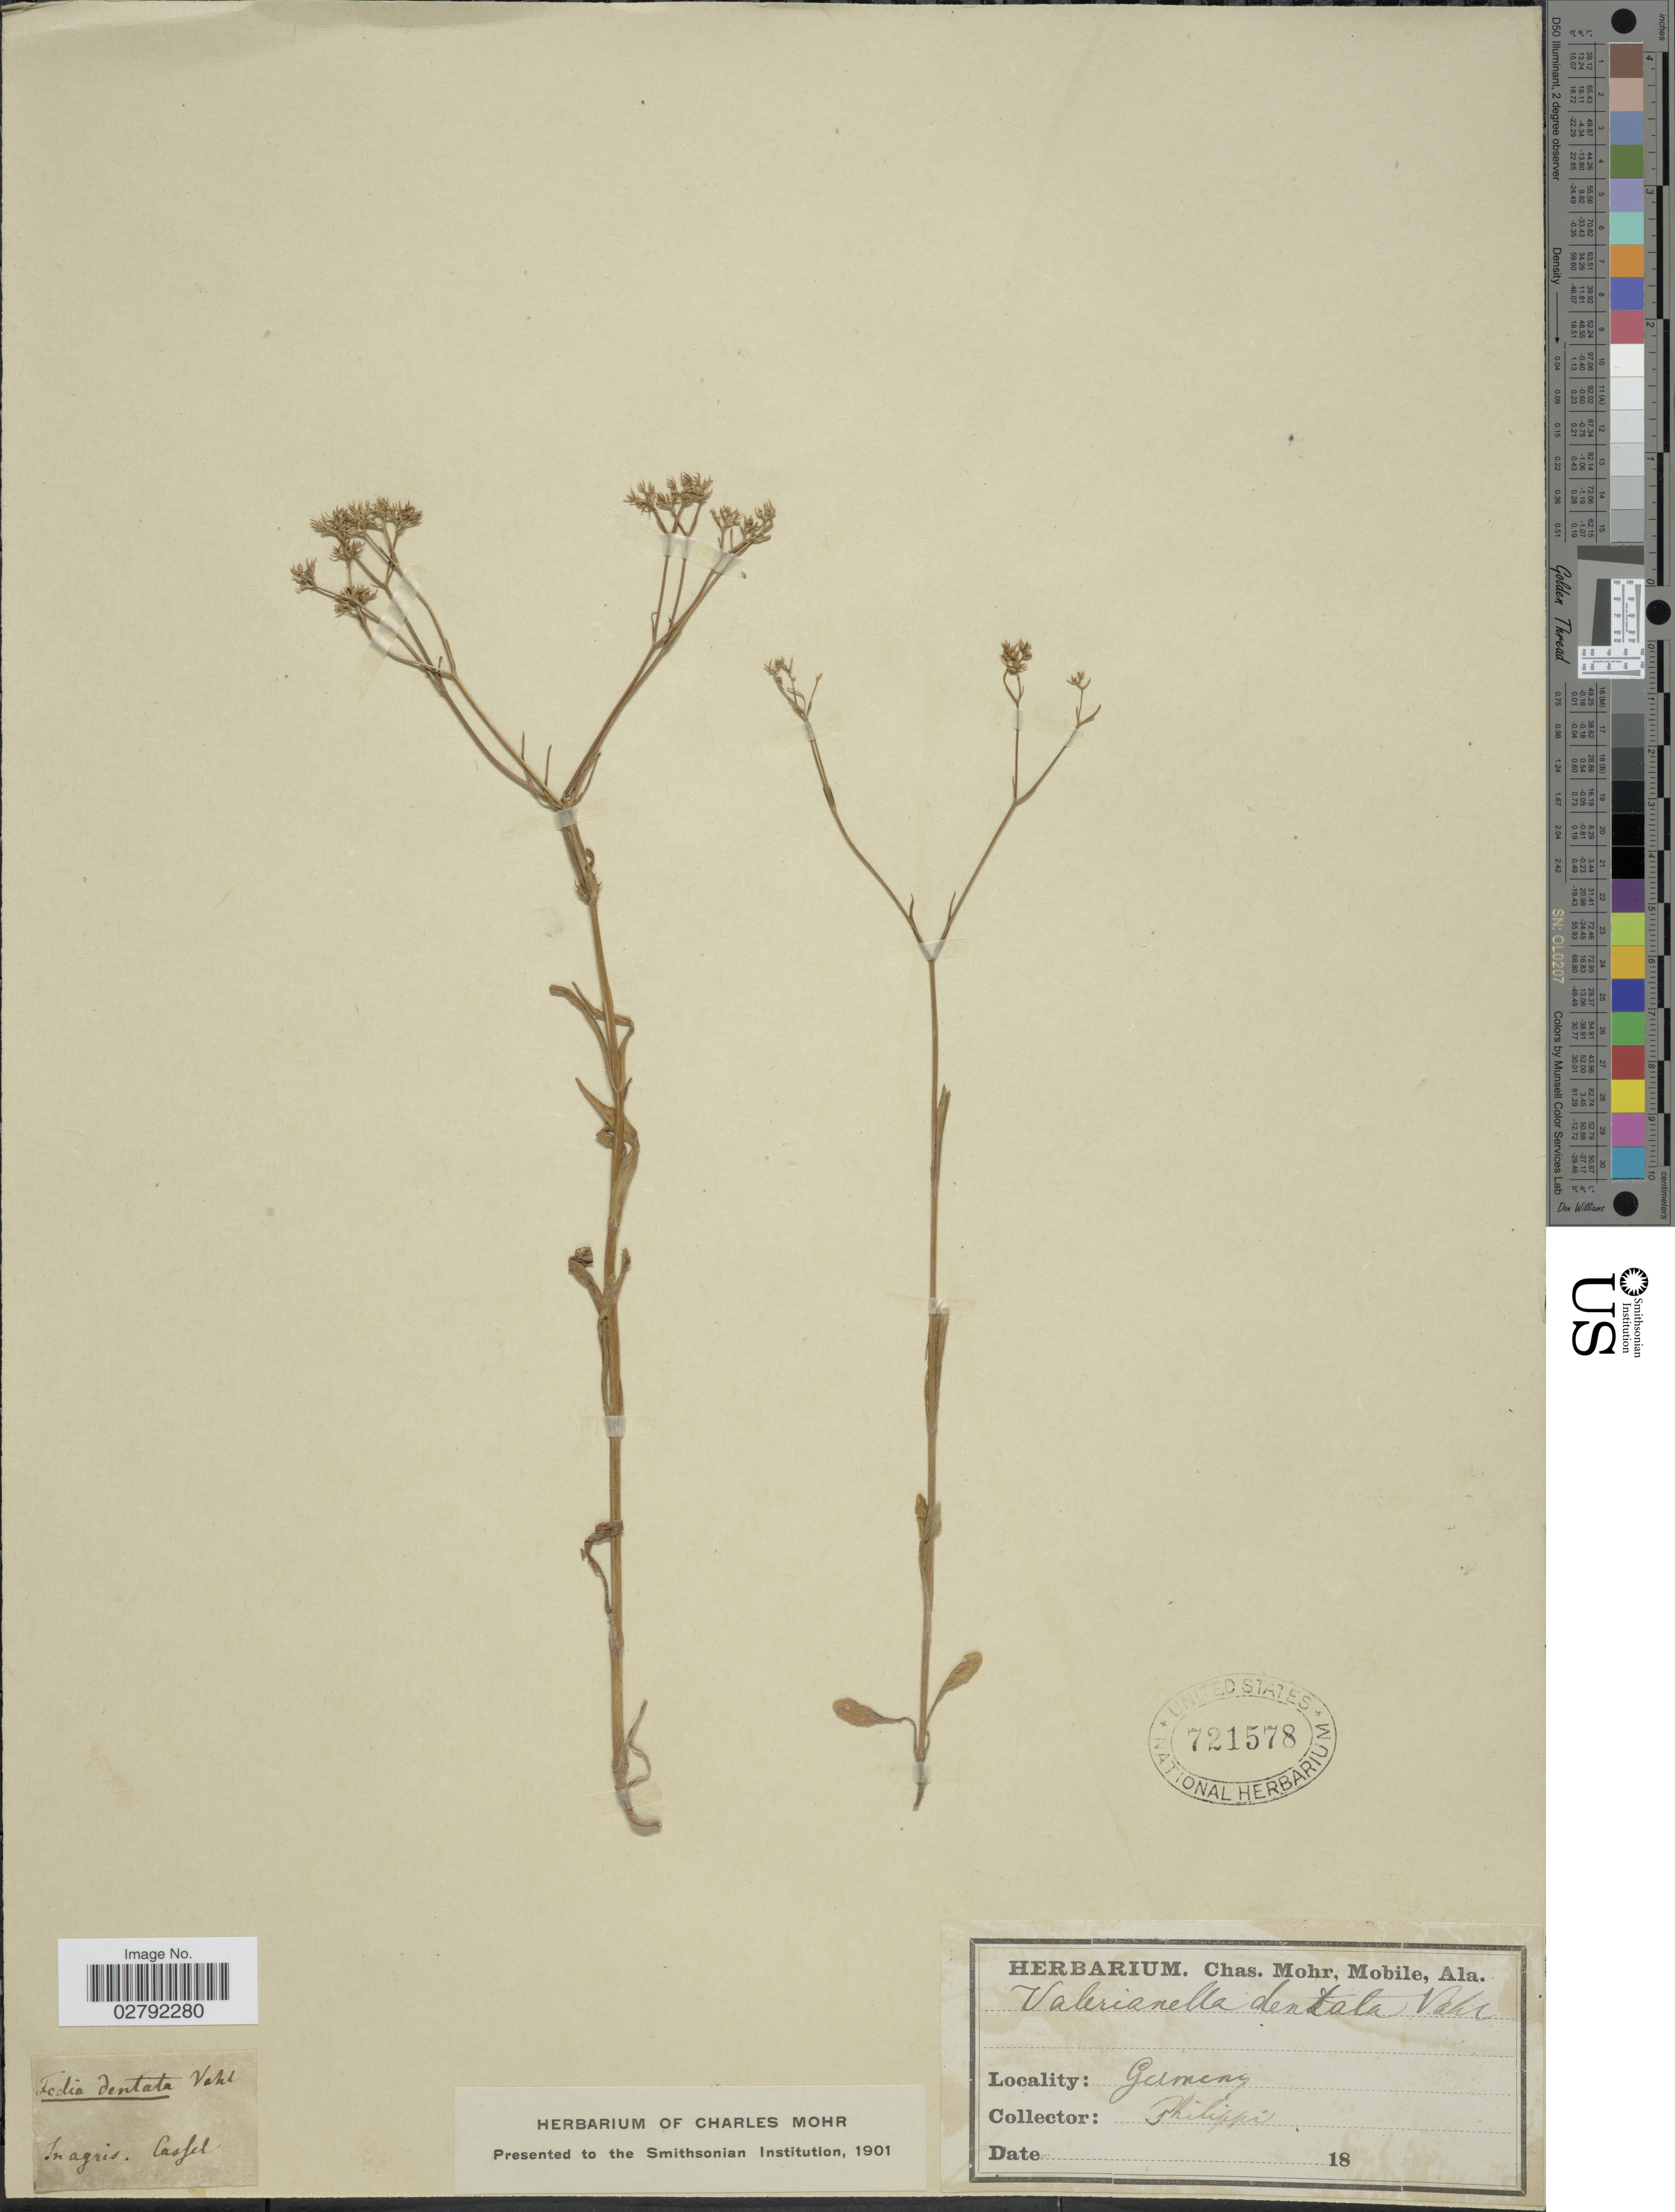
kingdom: Plantae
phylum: Tracheophyta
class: Magnoliopsida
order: Dipsacales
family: Caprifoliaceae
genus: Valerianella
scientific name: Valerianella dentata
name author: (L.) Pollich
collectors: -. Philippi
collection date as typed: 18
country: Germany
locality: Inagris. Casfel. [interpreted]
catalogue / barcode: US 721578